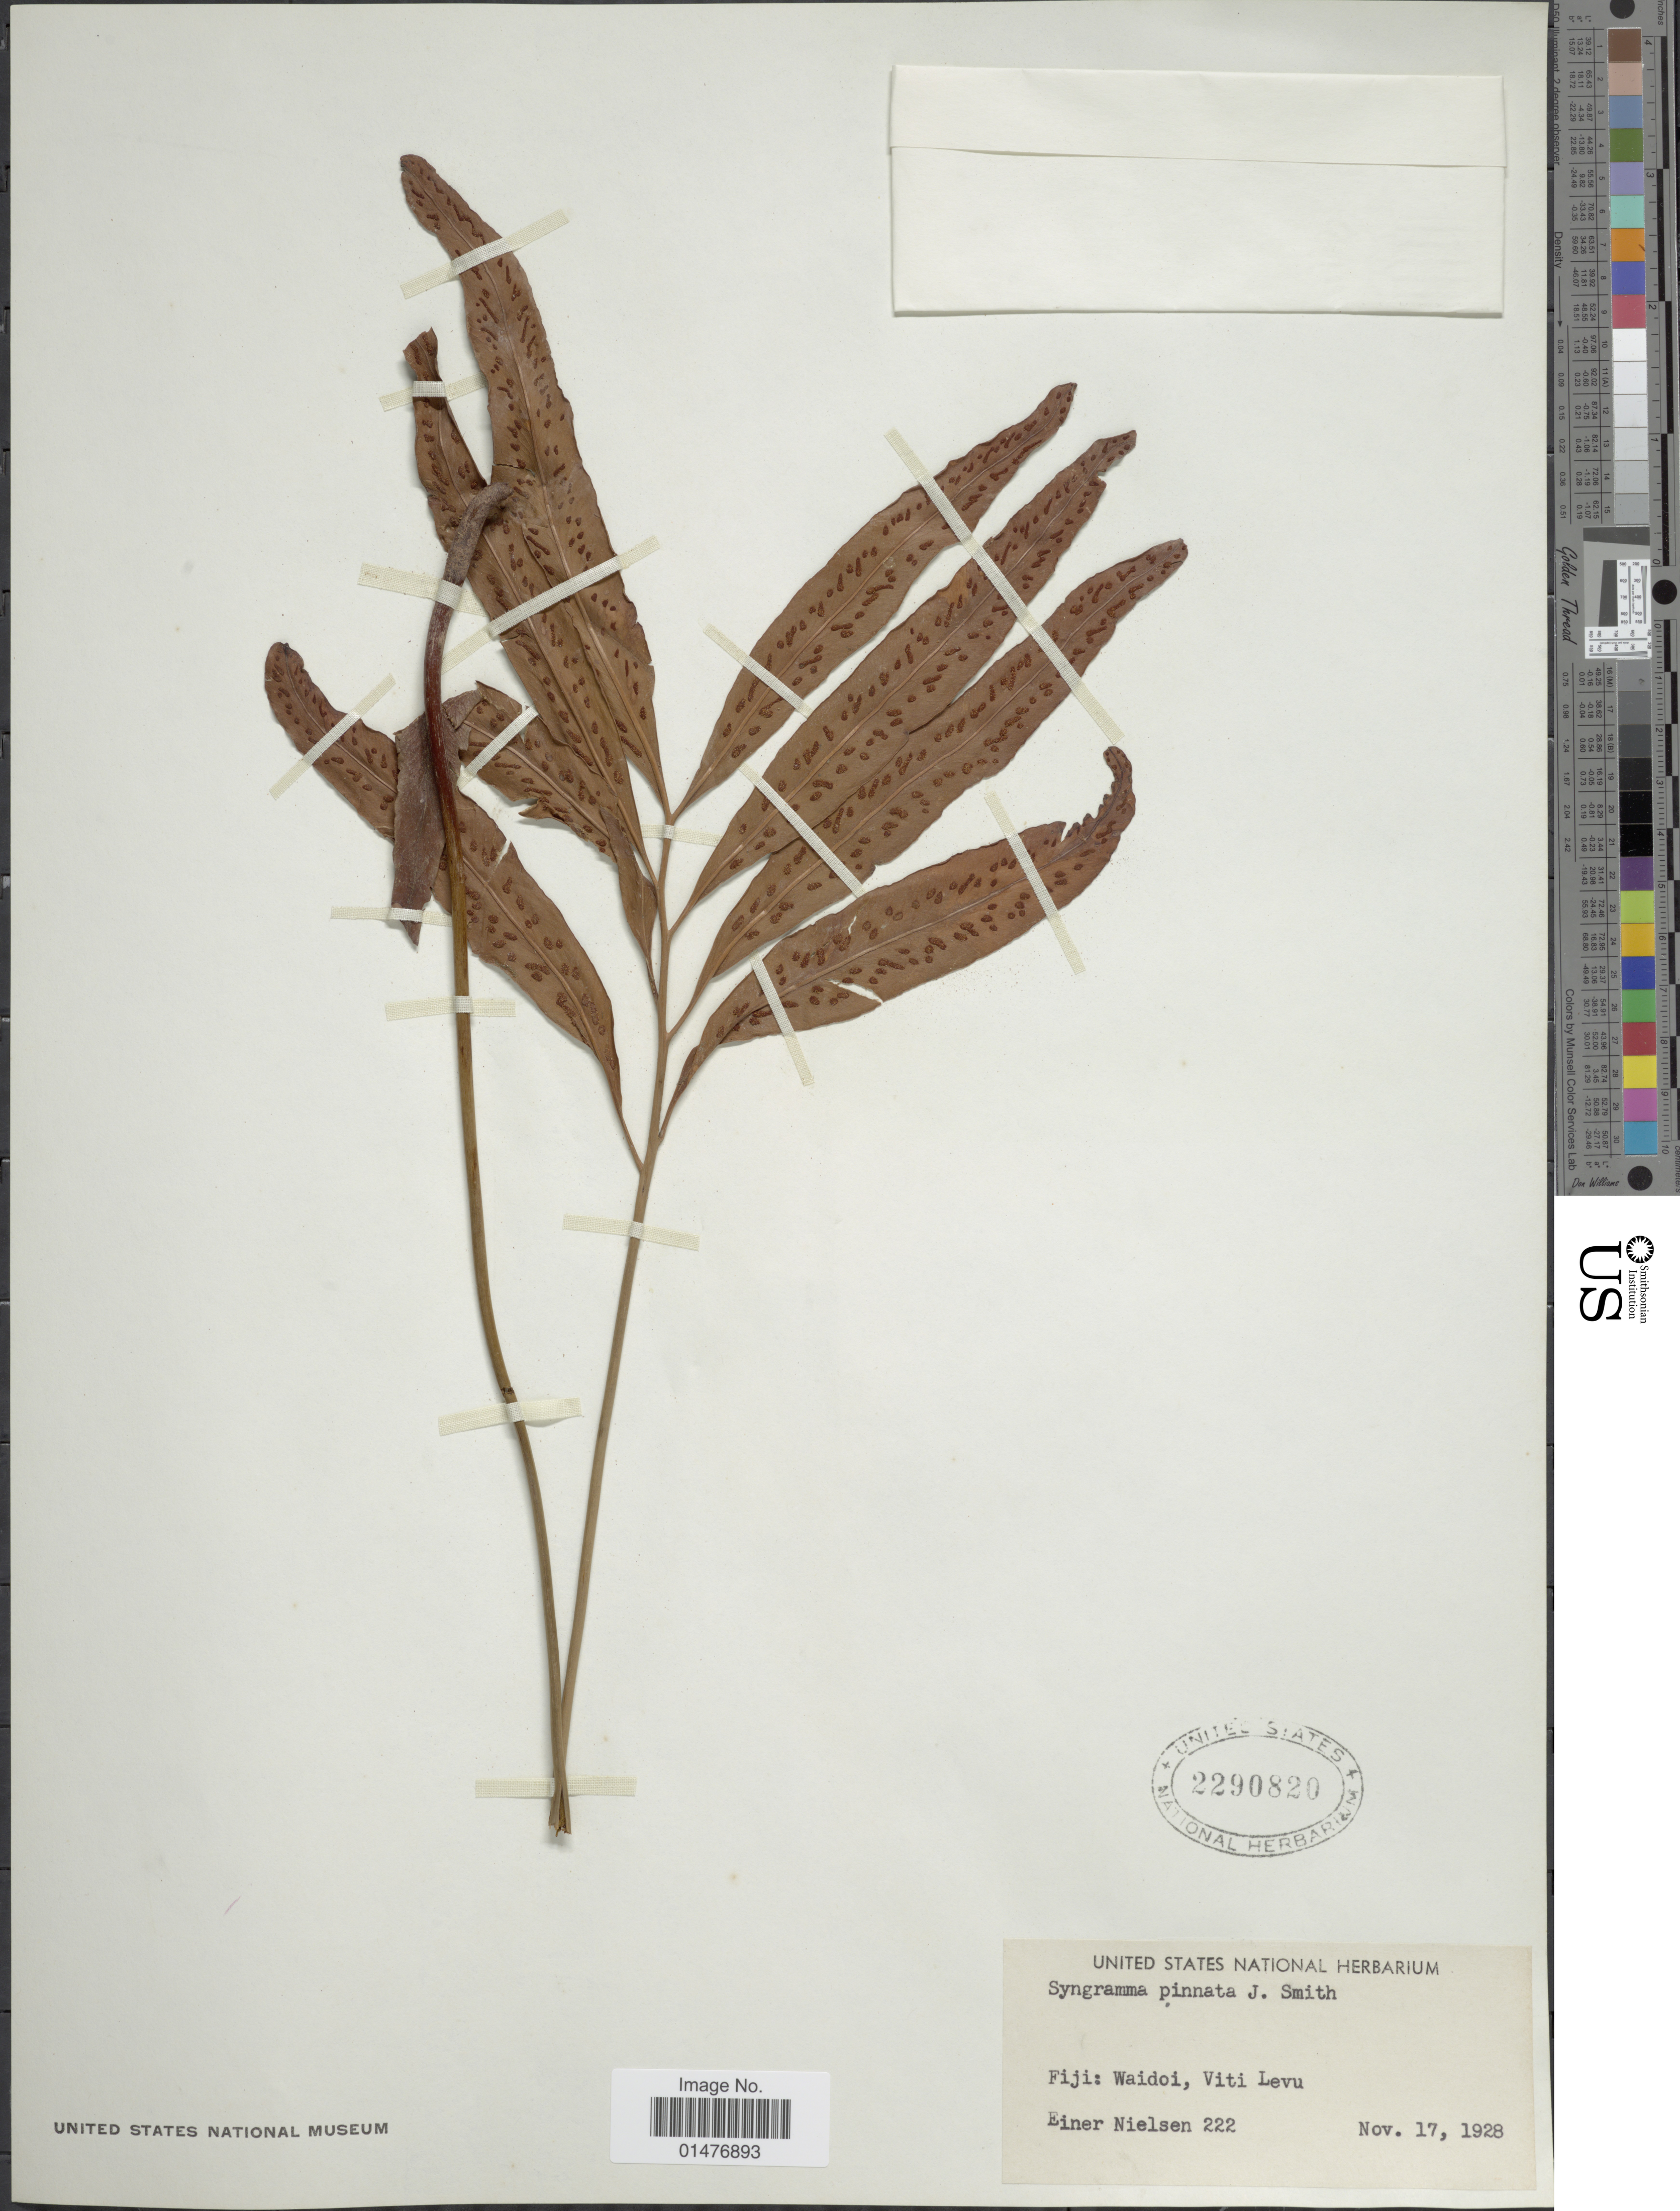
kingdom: Plantae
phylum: Tracheophyta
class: Polypodiopsida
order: Polypodiales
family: Pteridaceae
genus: Taenitis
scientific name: Taenitis pinnata var. brachysora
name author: (Baker) Holttum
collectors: E. Nielsen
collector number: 222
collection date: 1928-11-17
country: Fiji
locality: Waidoi, Viti Levu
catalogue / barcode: US 2290820